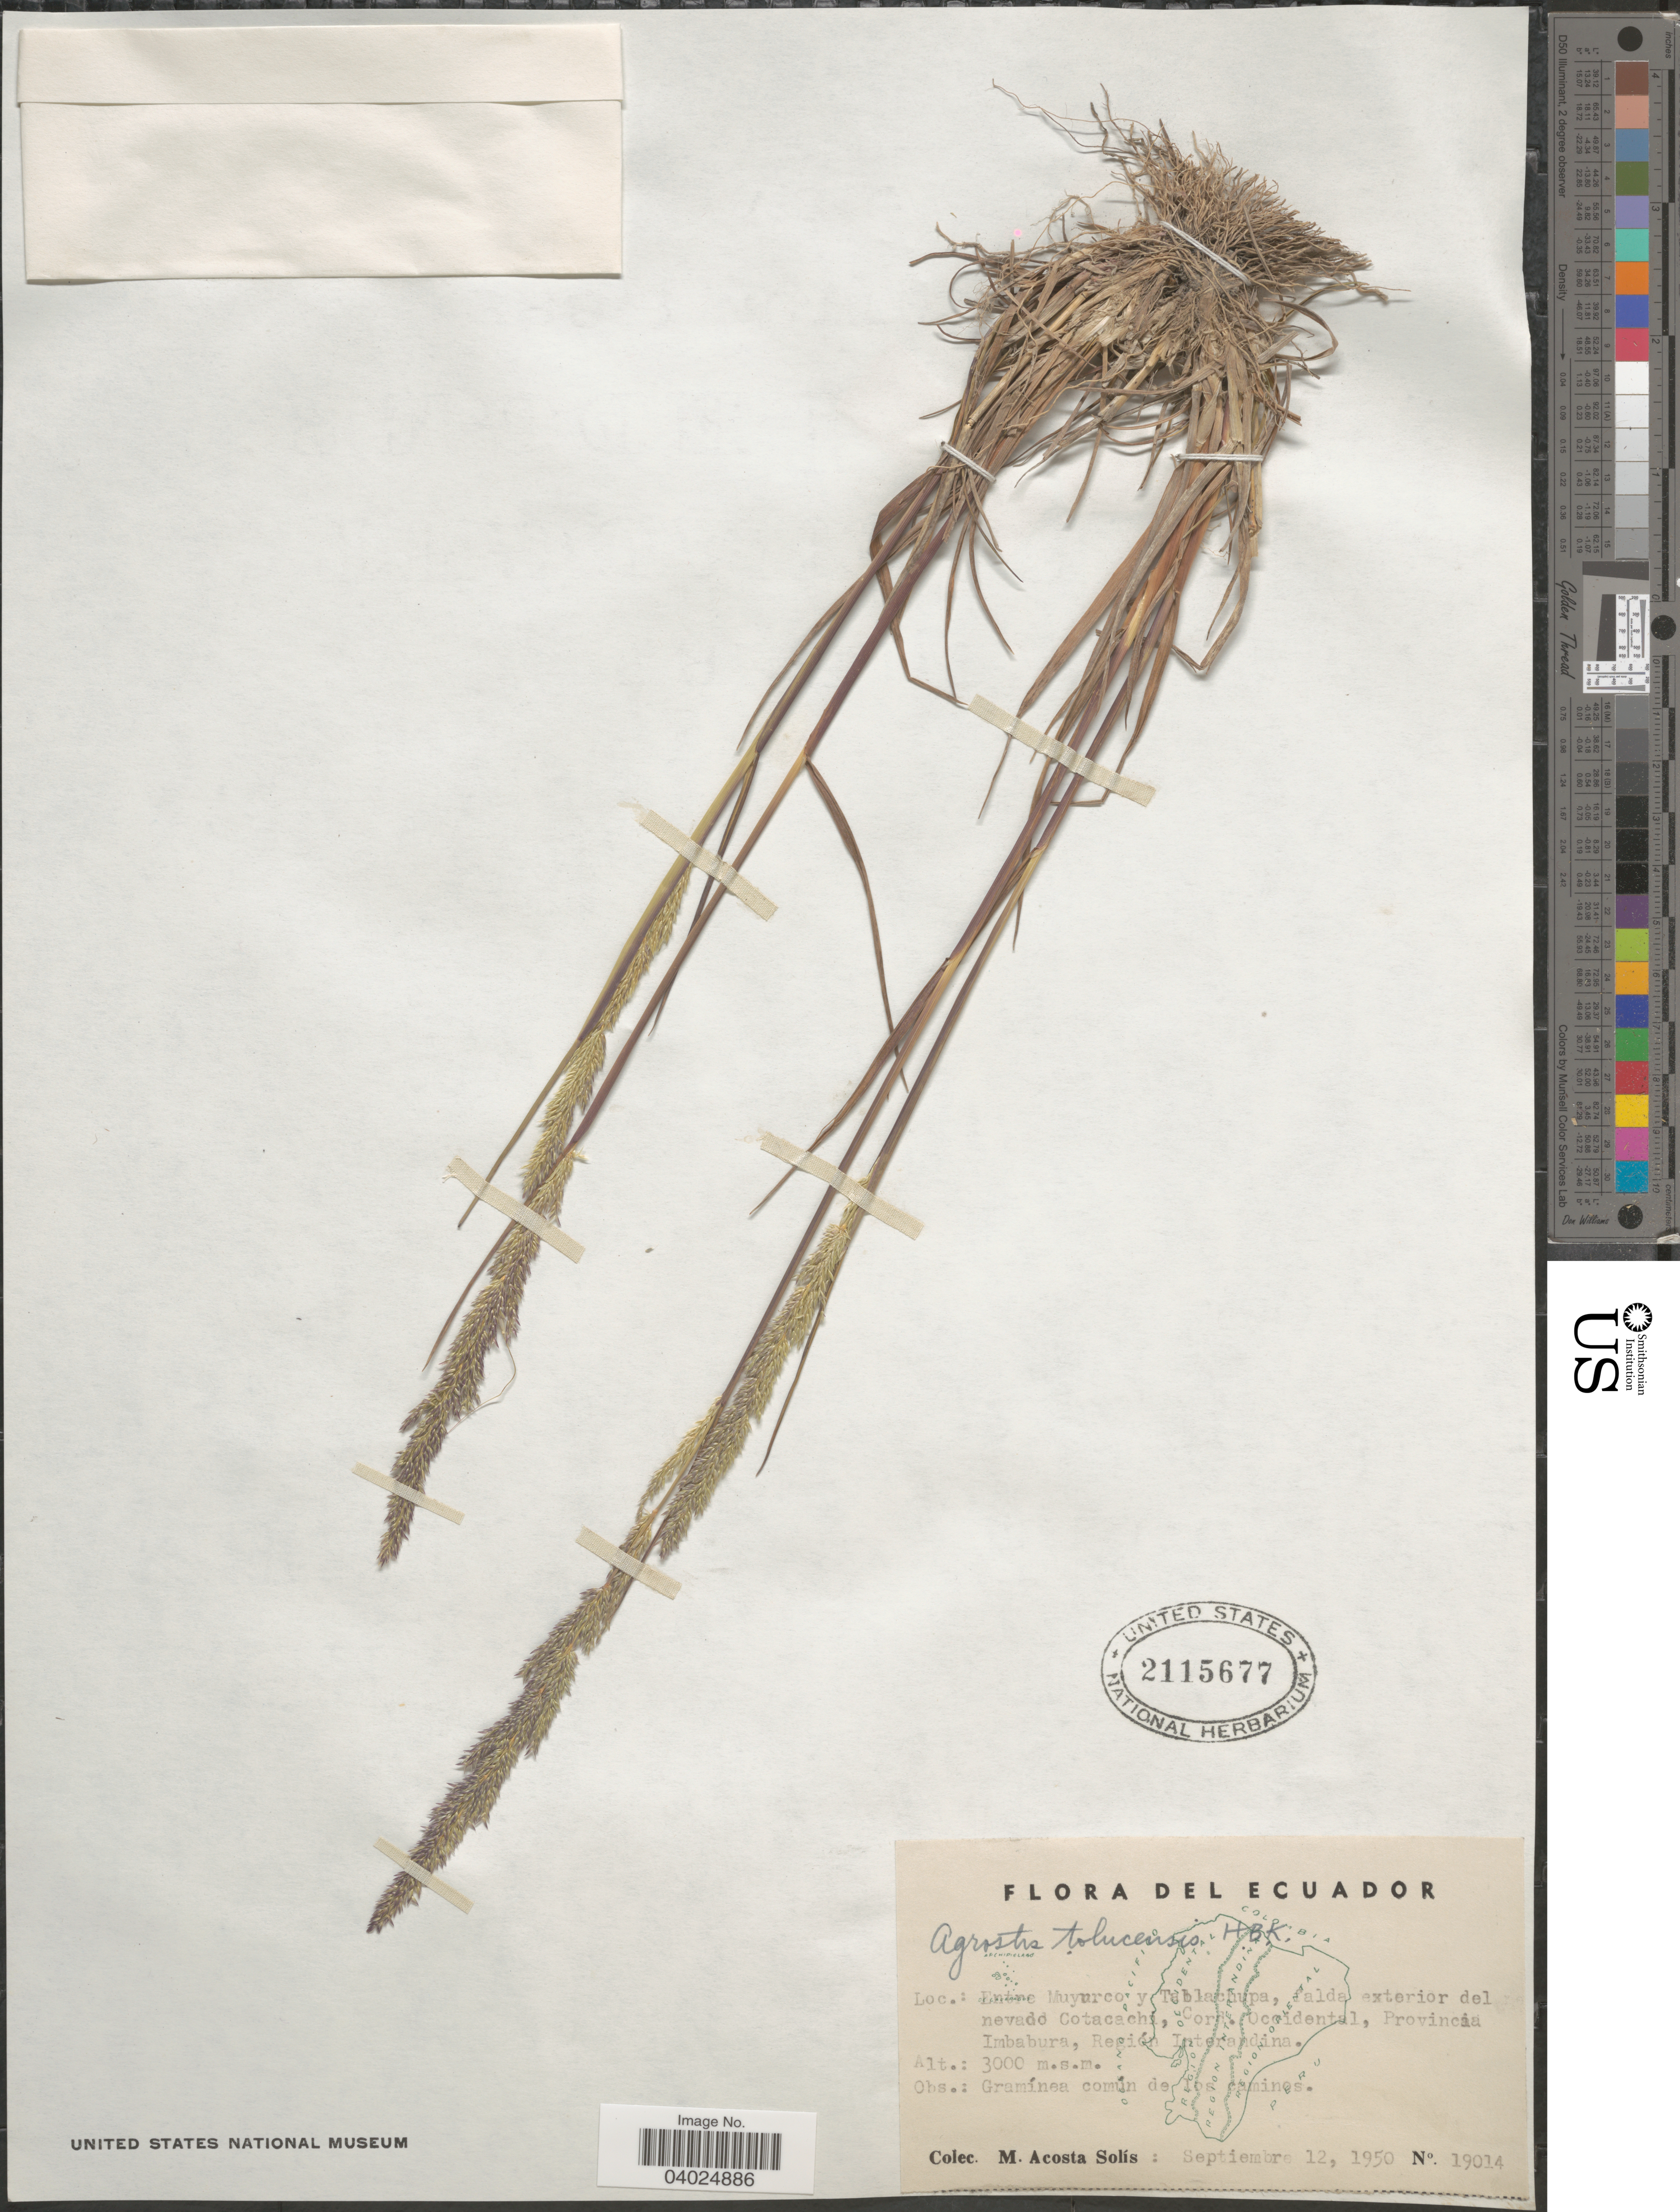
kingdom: Plantae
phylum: Tracheophyta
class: Liliopsida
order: Poales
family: Poaceae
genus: Agrostis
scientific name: Agrostis tolucensis Kunth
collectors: M. Acosta Solis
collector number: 19014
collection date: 1950-09-12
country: Ecuador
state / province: Imbabura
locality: Entre Muyurco y Tablachupa, falda exterior del nevado Cotacachi, Cord. Occidental, Región Interandina.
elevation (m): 3000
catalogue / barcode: US 2115677